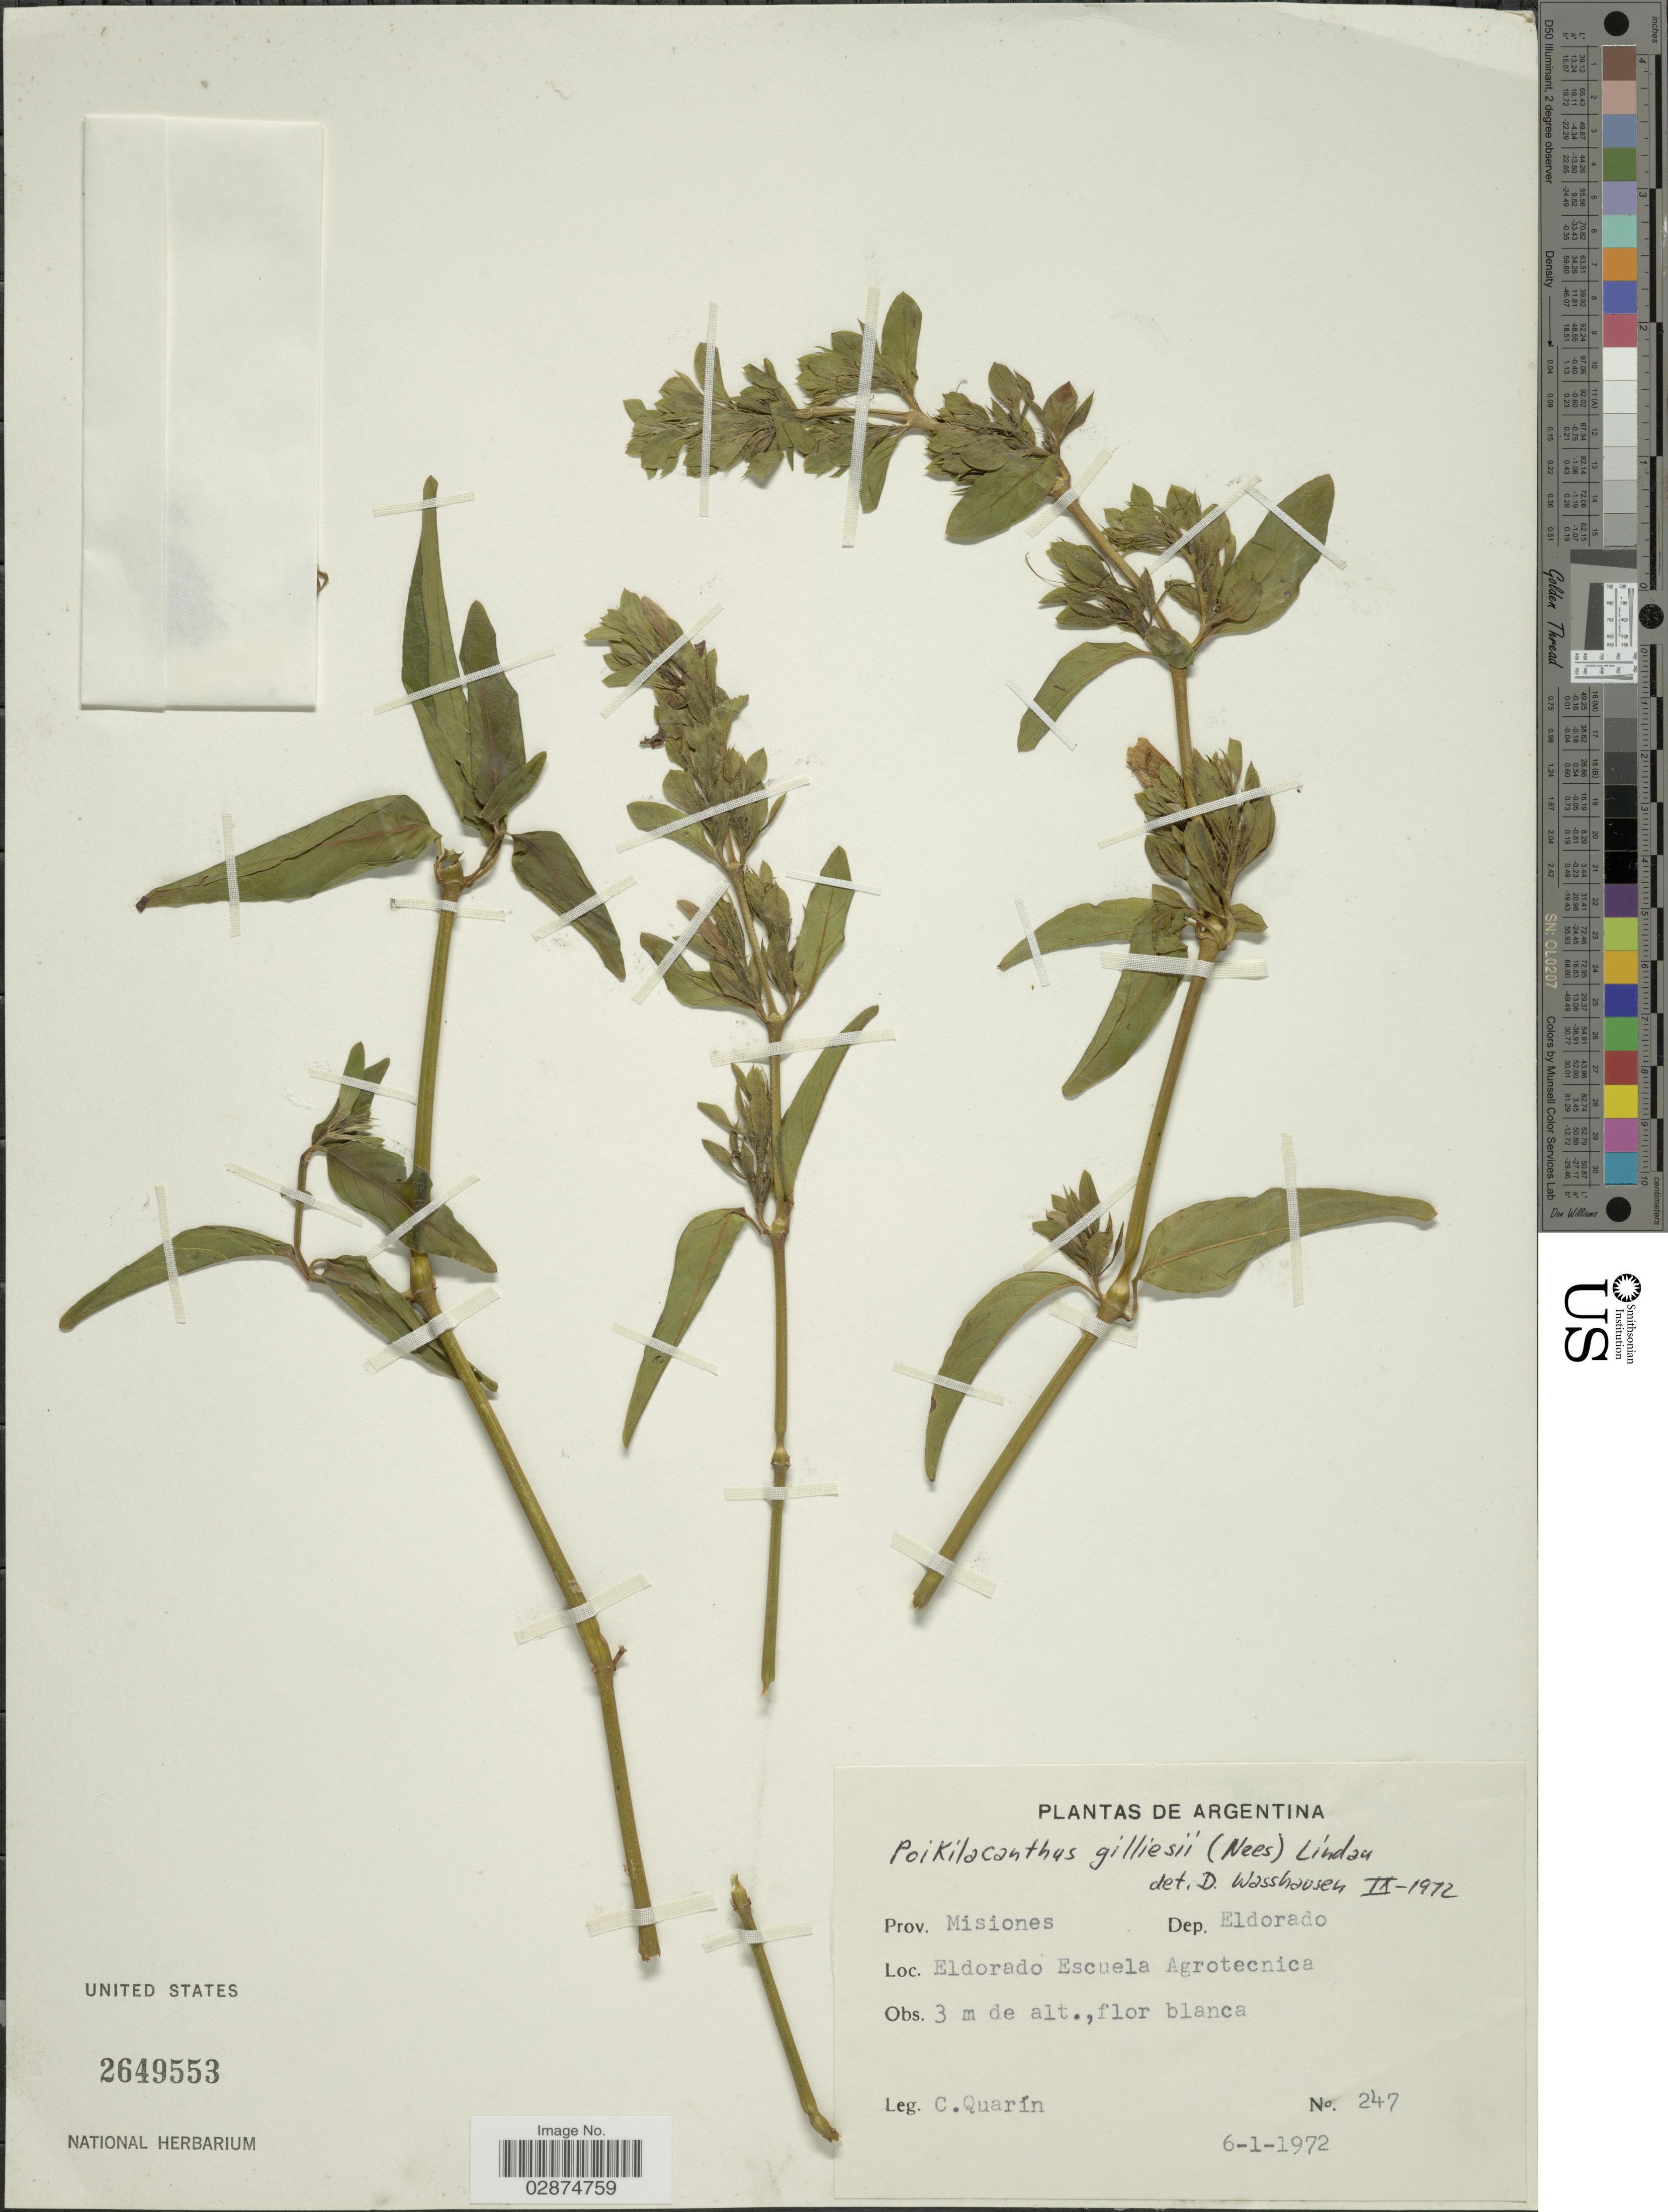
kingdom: Plantae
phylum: Tracheophyta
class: Magnoliopsida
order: Lamiales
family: Acanthaceae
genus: Poikilacanthus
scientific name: Poikilacanthus glandulosus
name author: (Nees) Ariza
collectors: C. Quarín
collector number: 247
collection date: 1972-01-06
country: Argentina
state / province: Misiones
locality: Dep. Eldorado. Eldorado Escuela Agrotecnica.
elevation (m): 3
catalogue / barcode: US 2649553